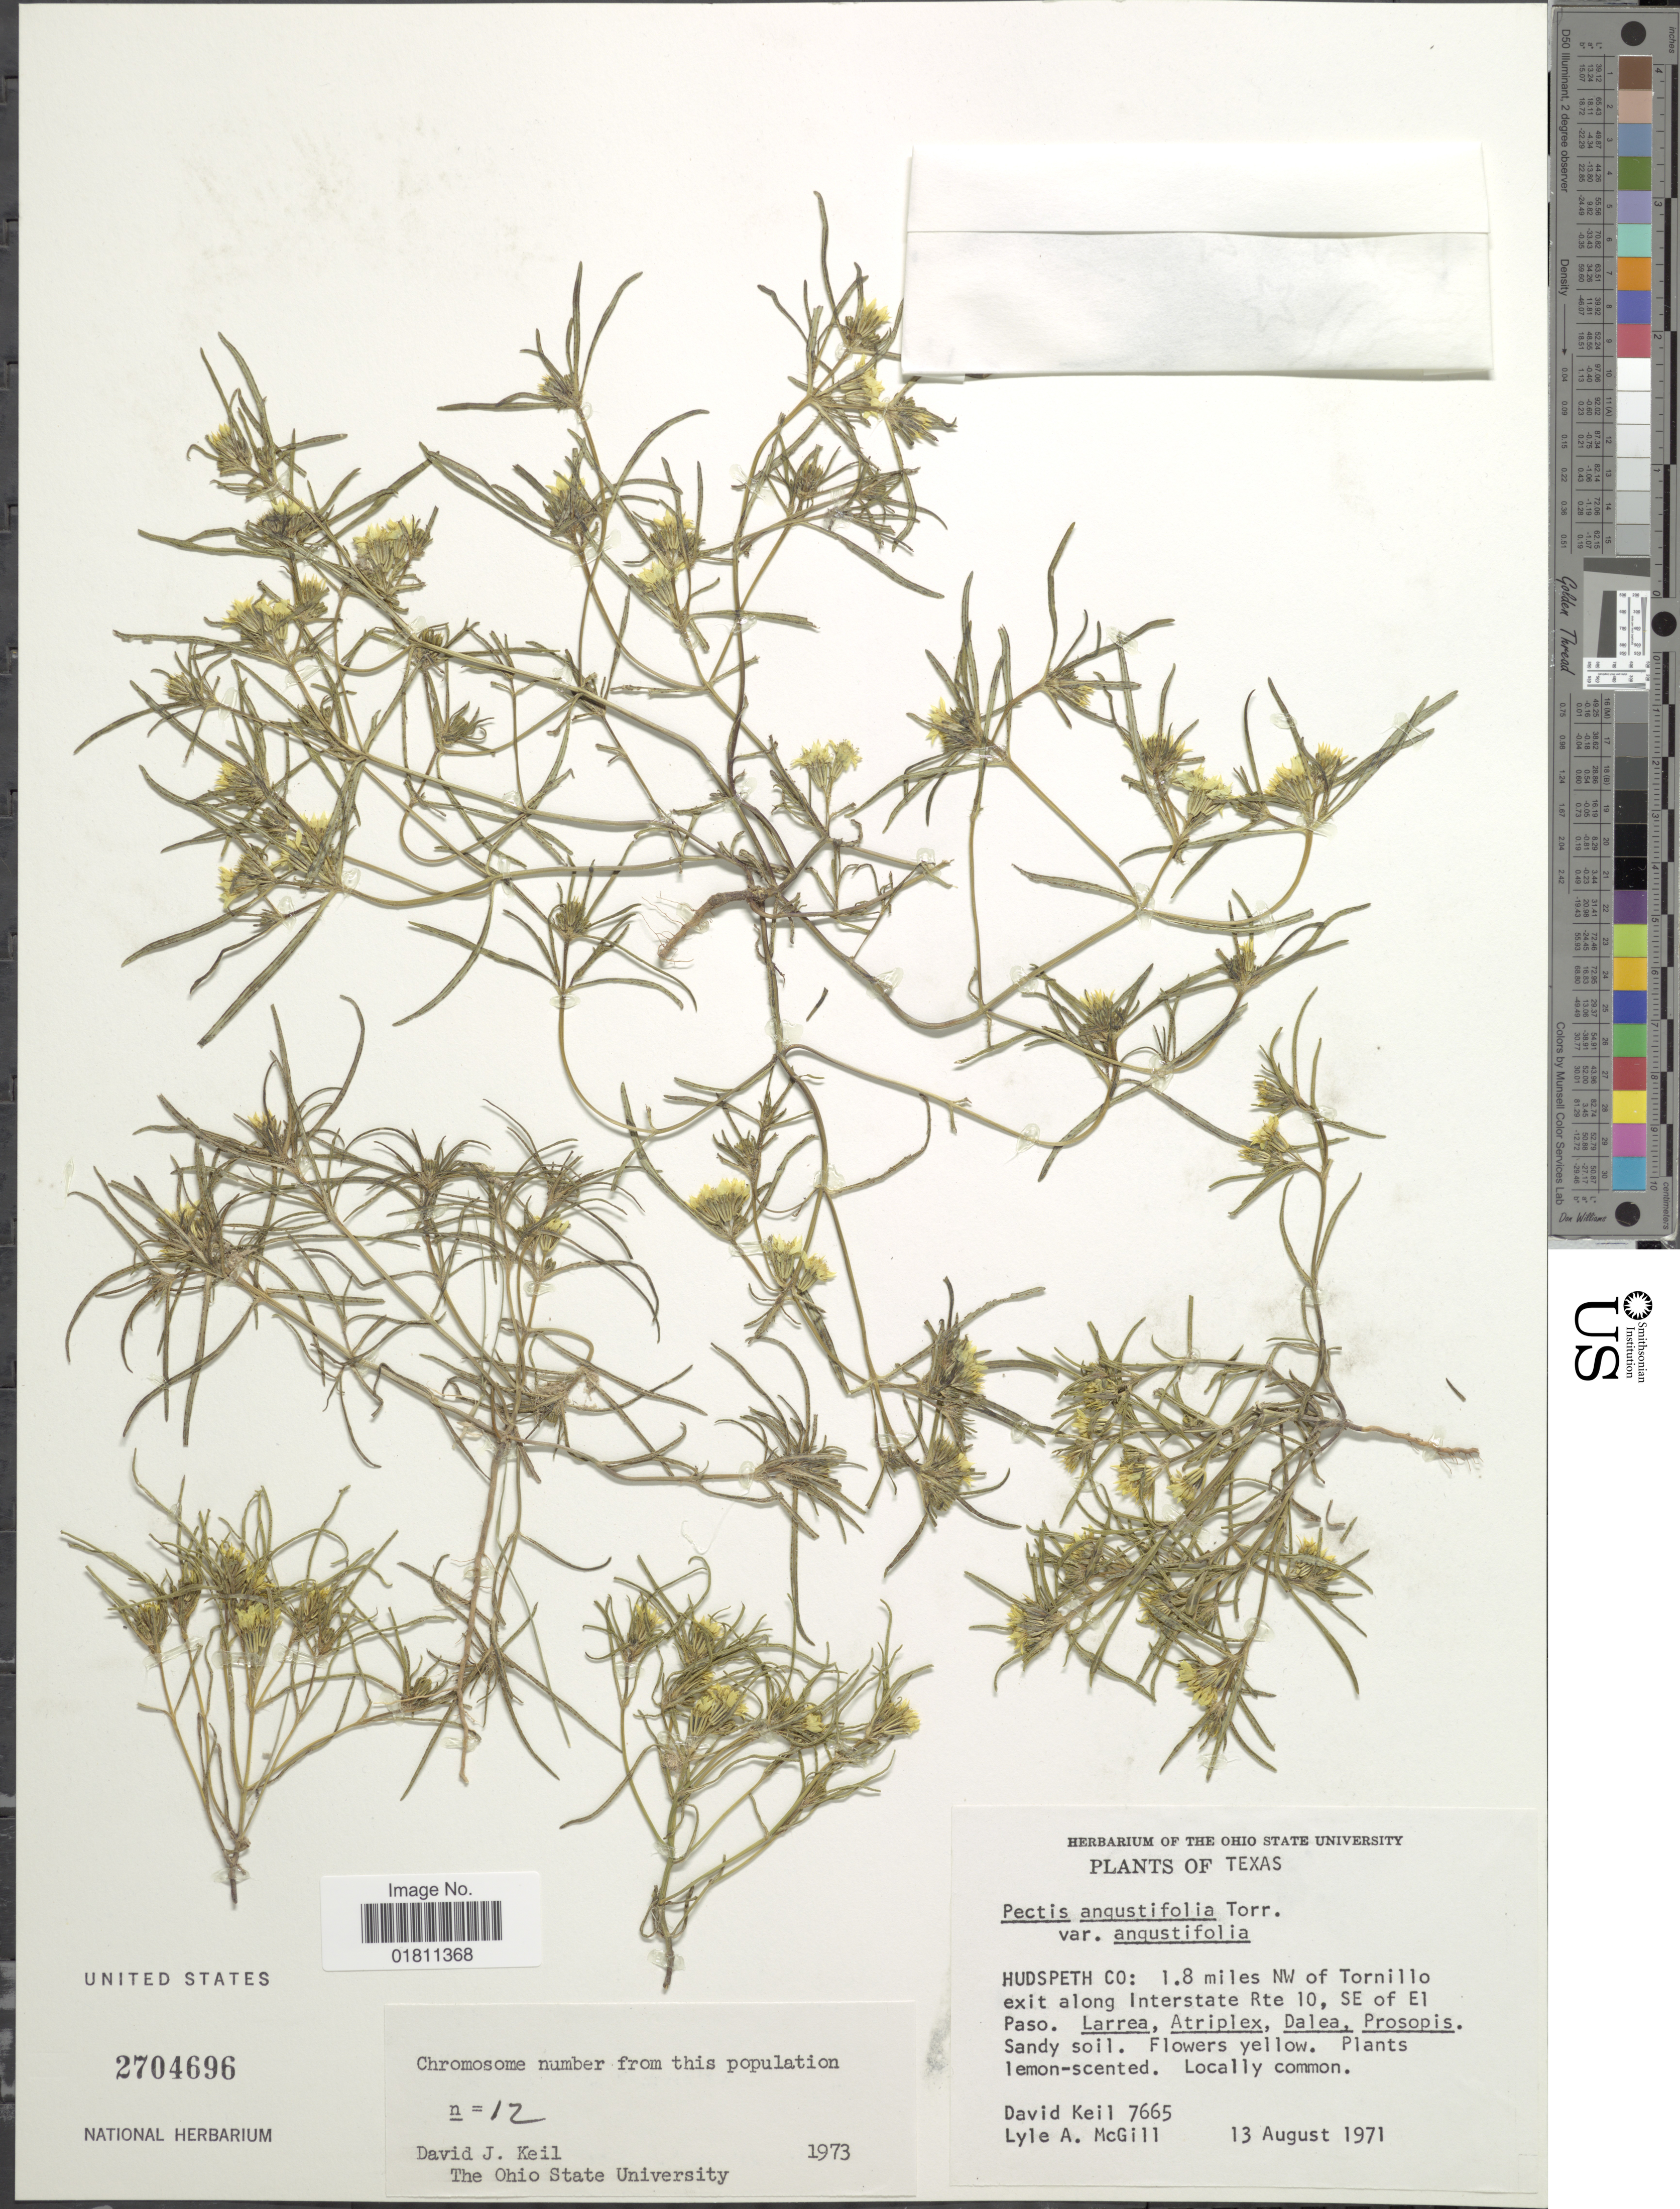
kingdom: Plantae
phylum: Tracheophyta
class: Magnoliopsida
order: Asterales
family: Asteraceae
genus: Pectis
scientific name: Pectis angustifolia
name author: Torr.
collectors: D. J. Keil & L. McGill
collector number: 7665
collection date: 1971-08-13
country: United States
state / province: Texas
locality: Hudspeth Co: 1.8 miles NW of Tornillo exit along Intersate Rte 10, SE of El Paso.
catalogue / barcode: US 2704696